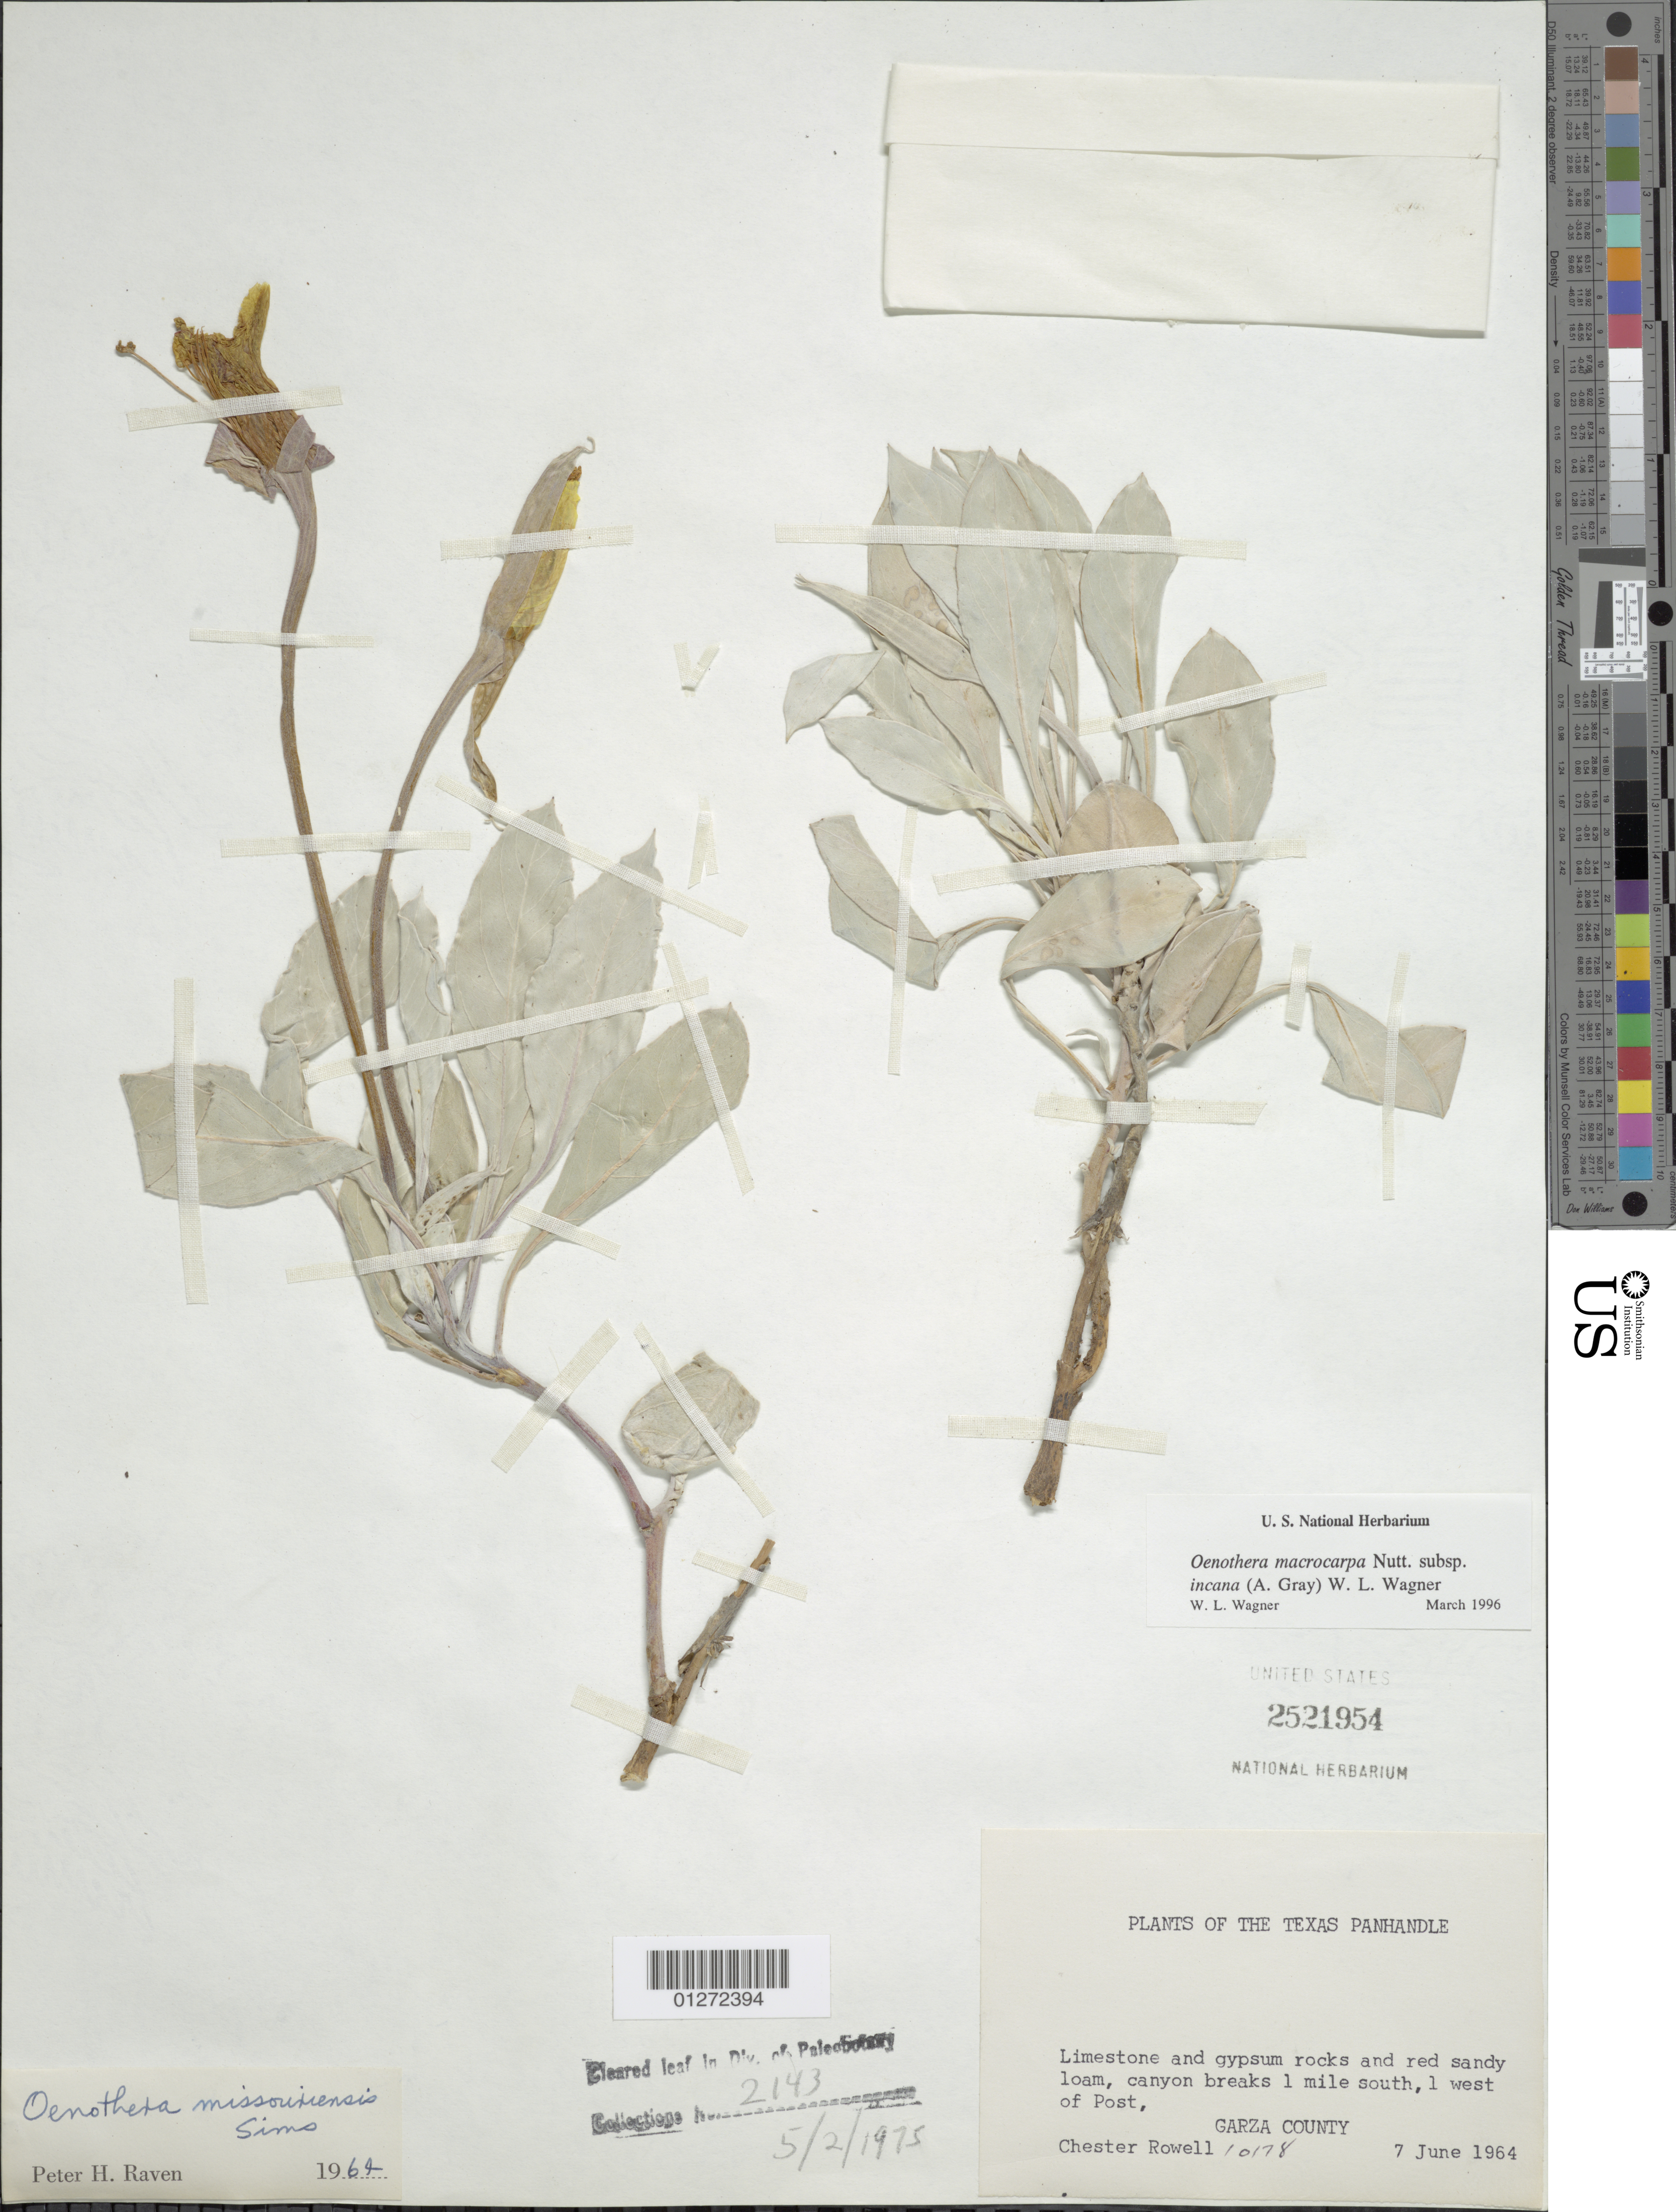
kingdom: Plantae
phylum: Tracheophyta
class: Magnoliopsida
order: Myrtales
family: Onagraceae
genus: Oenothera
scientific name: Oenothera macrocarpa subsp. incana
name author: (A. Gray) W.L. Wagner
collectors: C. M. Rowell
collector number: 10178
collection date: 1964-06-07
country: United States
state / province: Texas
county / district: Garza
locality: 1 mi S and 1 mi W of Post.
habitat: Limestone and gypsum rocks and red sandy loam.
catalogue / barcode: US 2521954